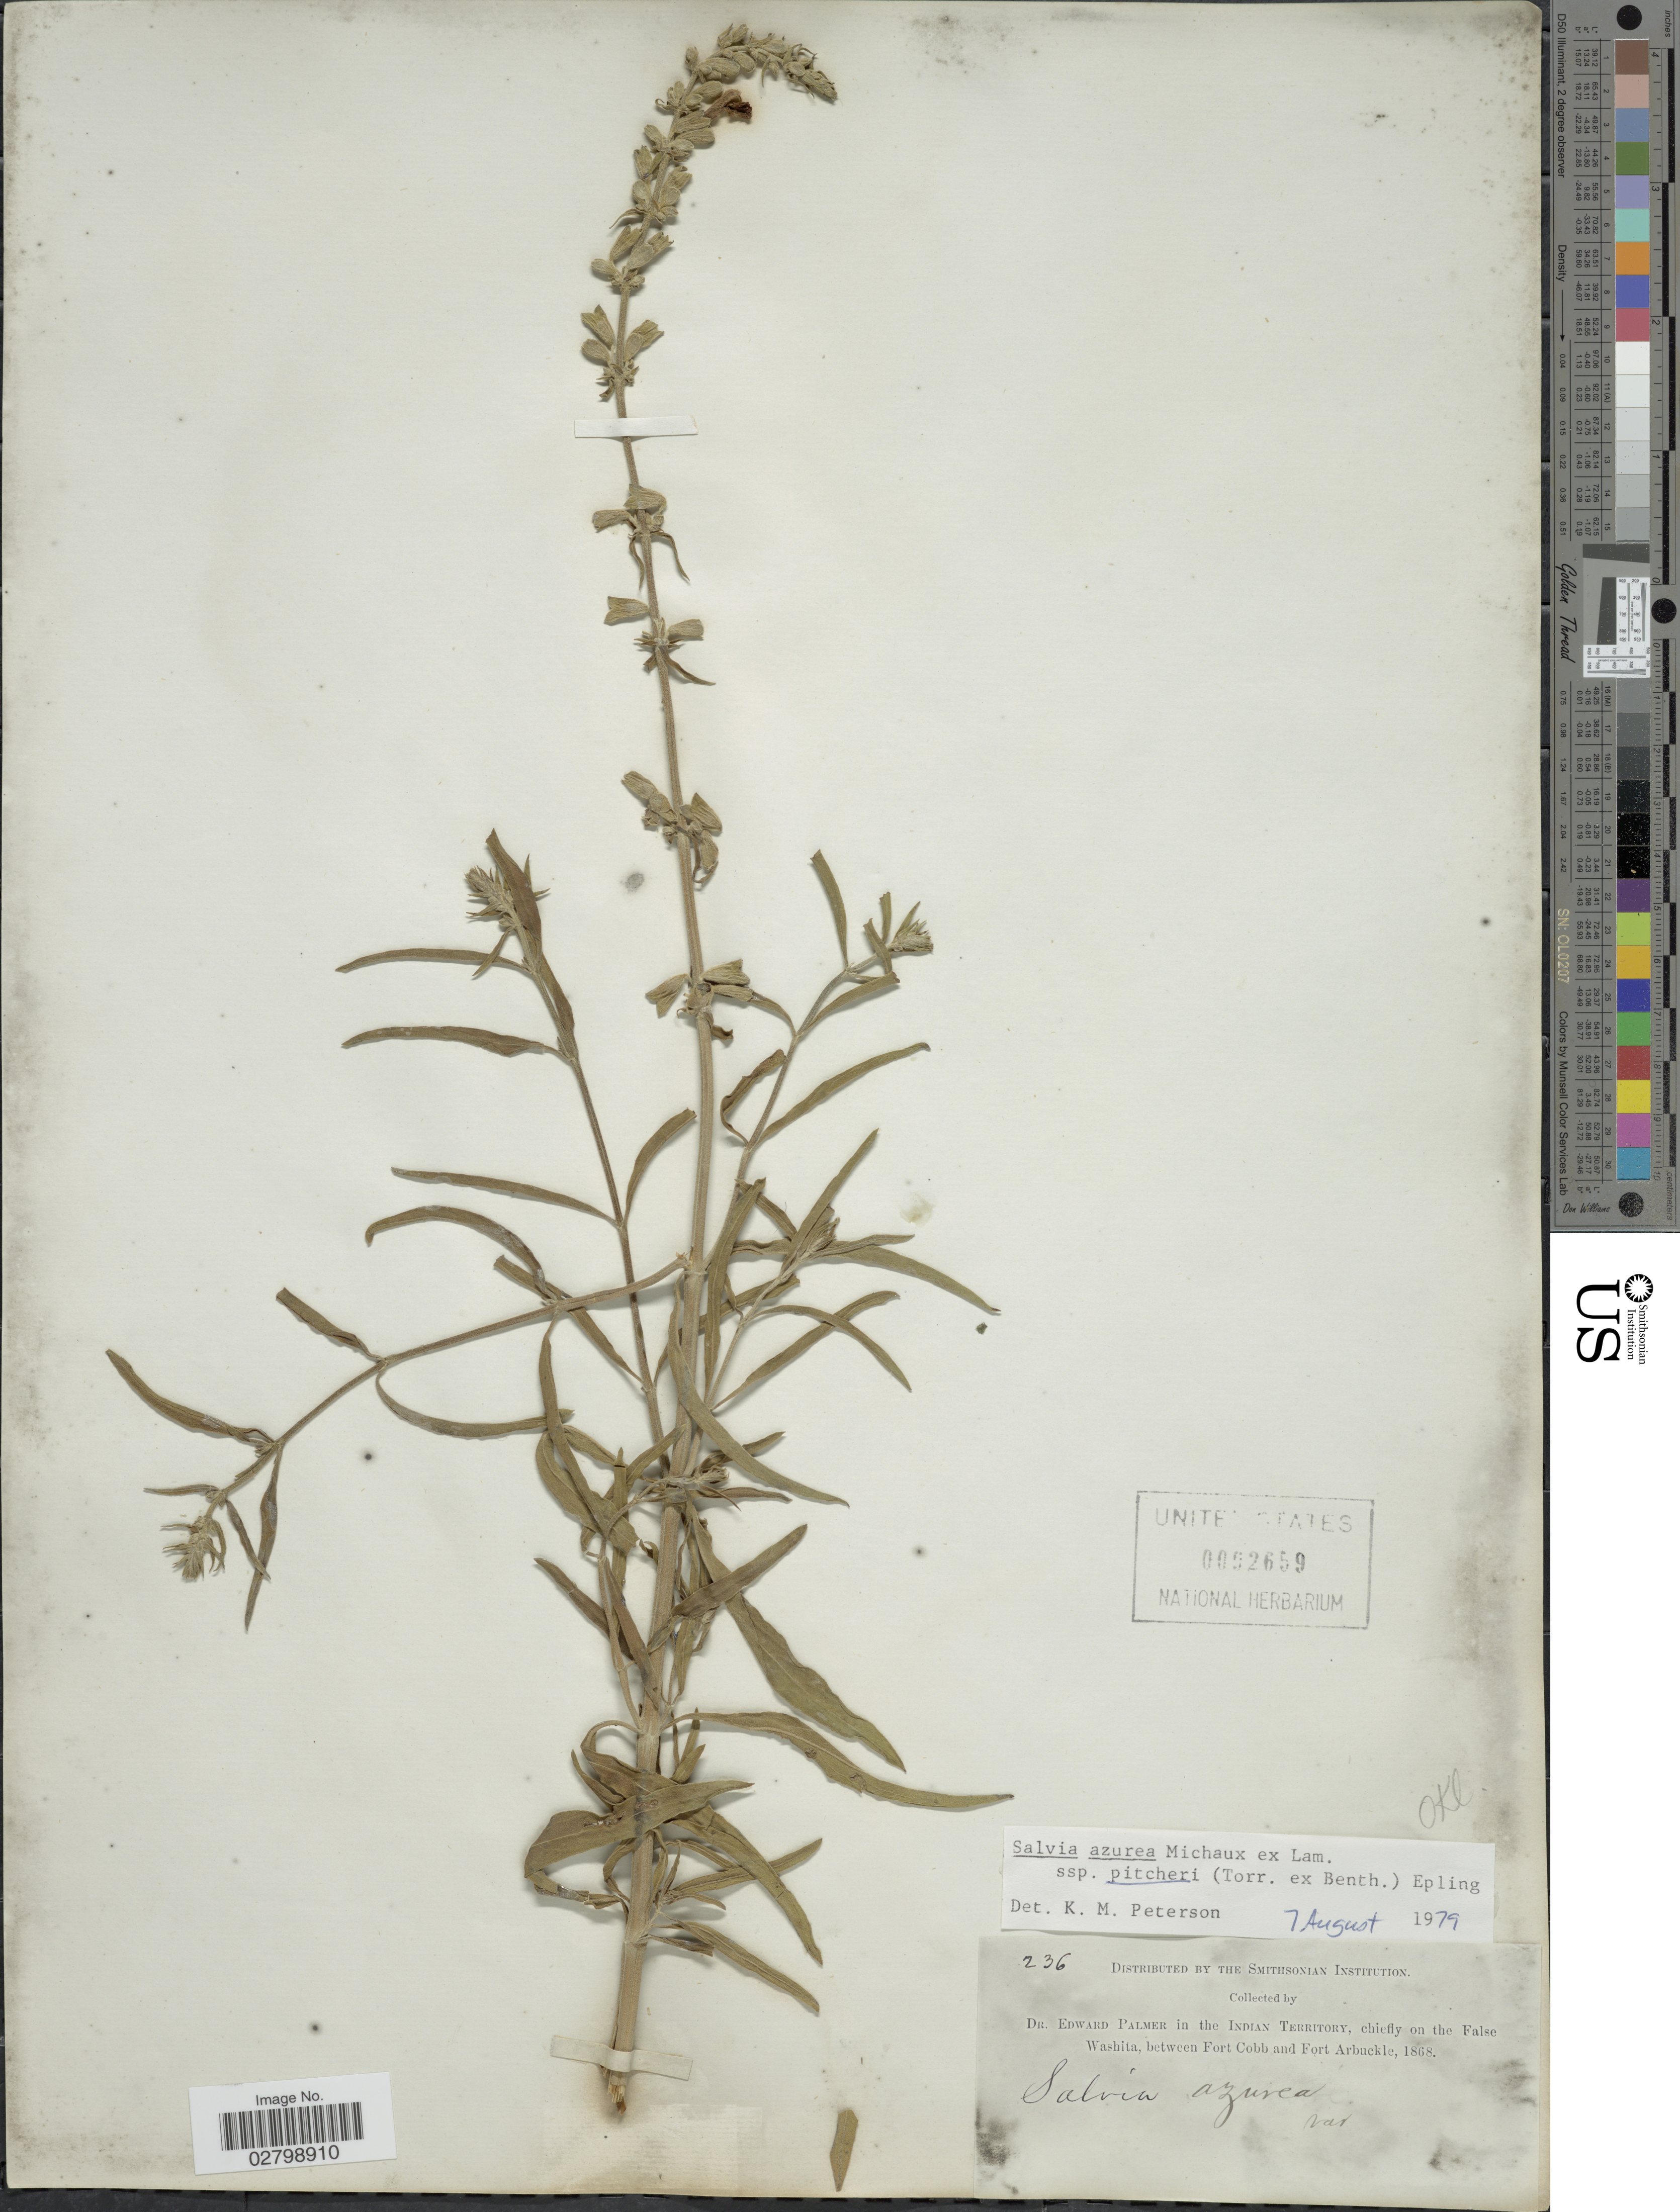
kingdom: Plantae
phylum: Tracheophyta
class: Magnoliopsida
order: Lamiales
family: Lamiaceae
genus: Salvia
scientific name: Salvia azurea subsp. pitcheri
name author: Michx. ex Lam.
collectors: E. Palmer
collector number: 236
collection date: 1868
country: United States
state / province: Oklahoma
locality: Indian Territory, chiefly on the False Washita, between Fort Cobb and Fort Arbuckle.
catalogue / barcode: US 92659